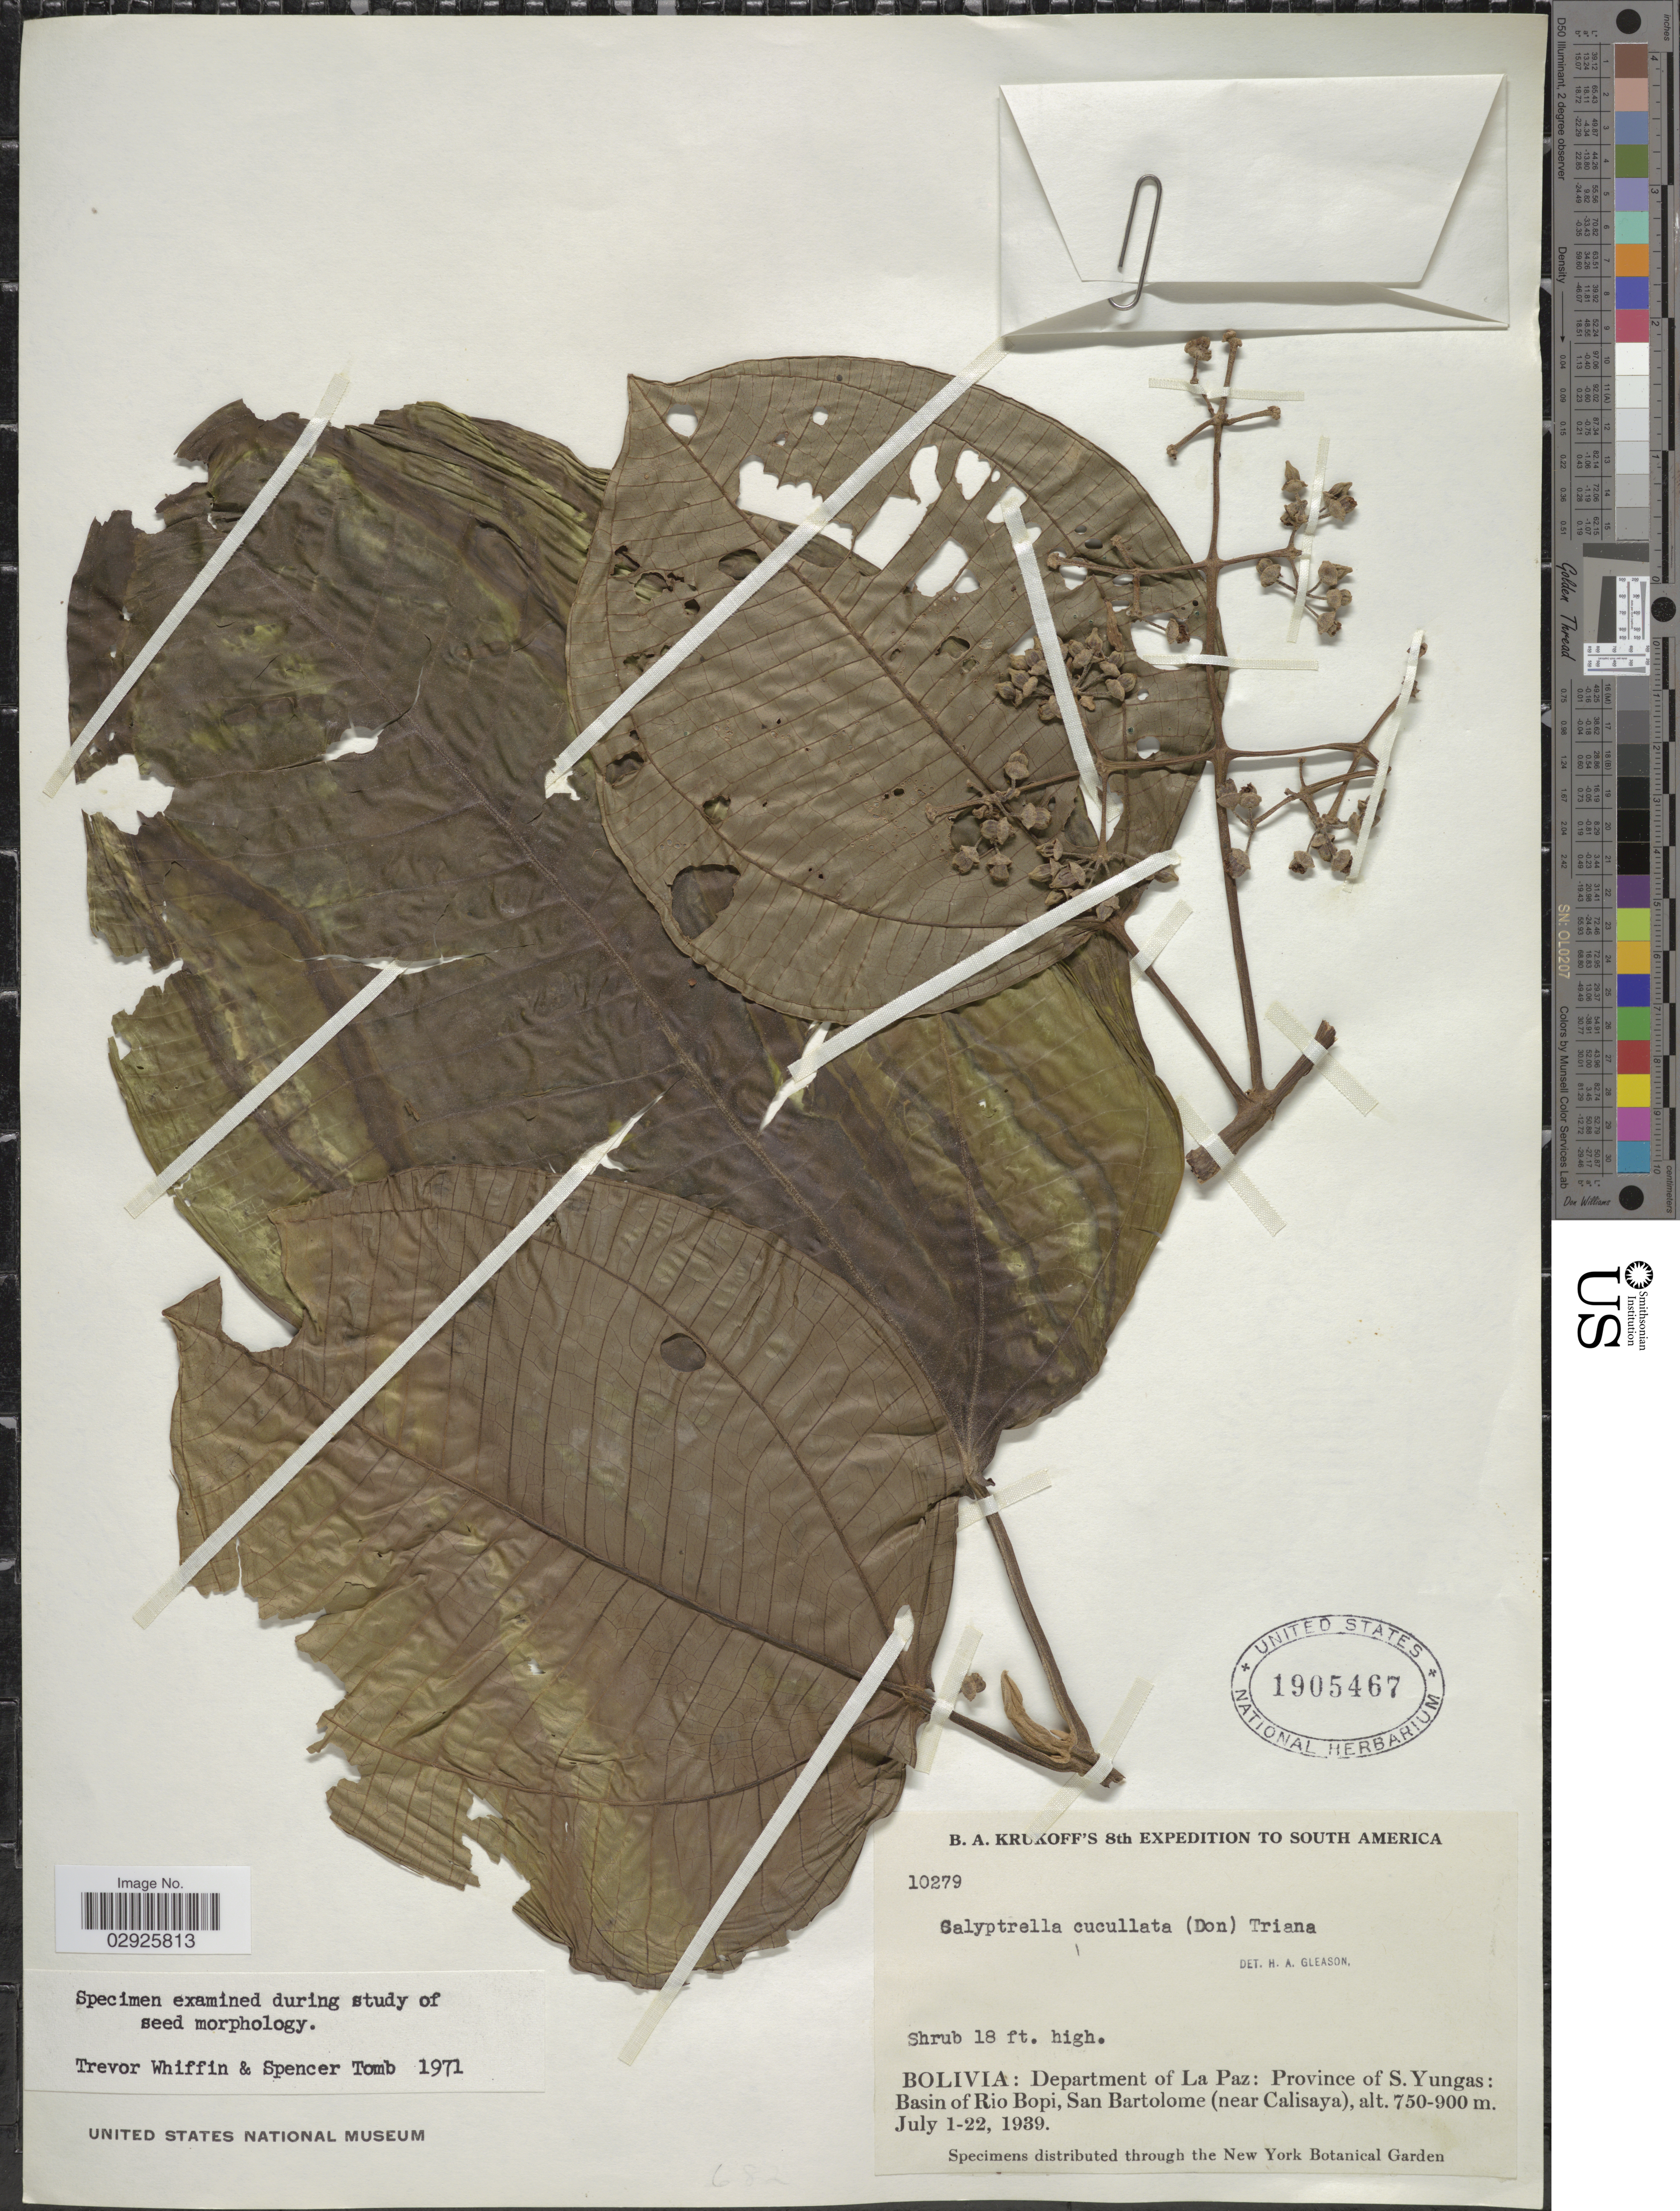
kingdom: Plantae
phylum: Tracheophyta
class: Magnoliopsida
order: Myrtales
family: Melastomataceae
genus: Graffenrieda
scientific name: Graffenrieda cucullata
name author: (Triana) L.O. Williams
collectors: B. A. Krukoff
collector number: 10279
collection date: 1939-07-01/1939-07-22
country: Bolivia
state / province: La Paz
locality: Department of La Paz: Province of S. Yungas: Basin of Rio Bopi, San Bartolome (near Calisaya).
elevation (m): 750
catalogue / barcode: US 1905467